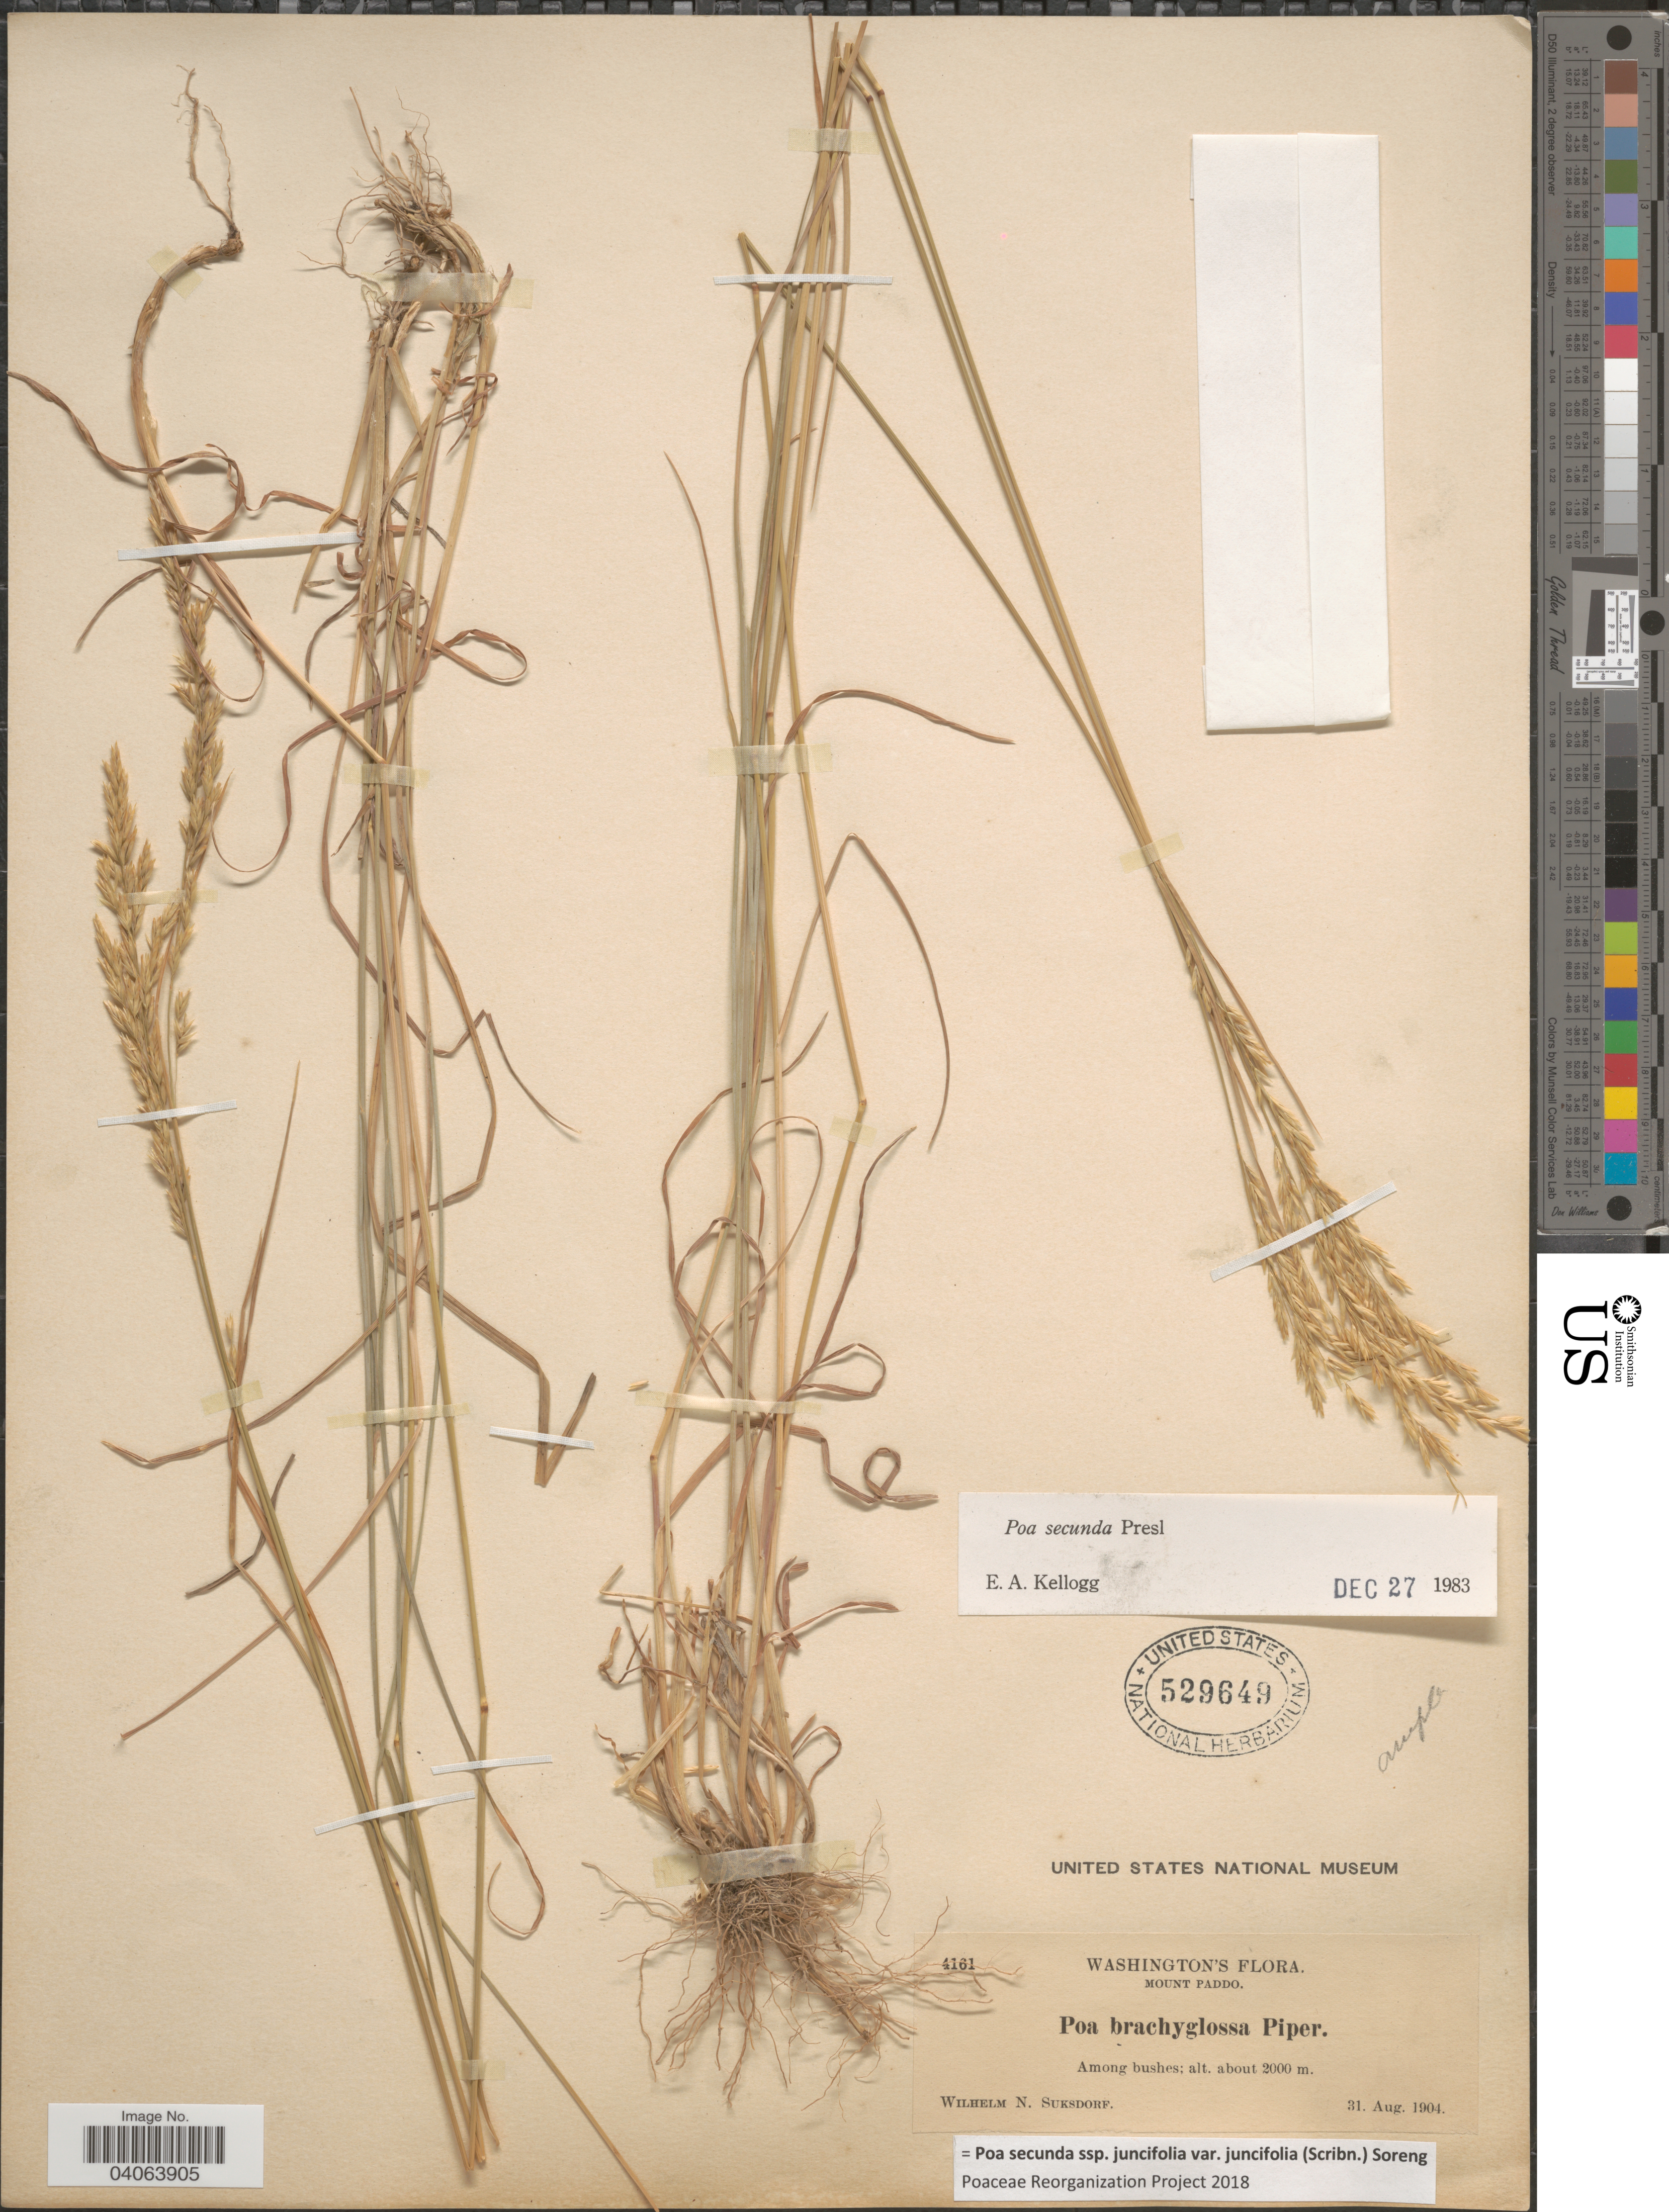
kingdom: Plantae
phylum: Tracheophyta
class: Liliopsida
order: Poales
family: Poaceae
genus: Poa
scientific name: Poa secunda subsp. juncifolia var. juncifolia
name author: (Scribn.) Soreng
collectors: W. N. Suksdorf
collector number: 4161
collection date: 1904-08-31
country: United States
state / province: Washington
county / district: Skamania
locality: Mount Paddo.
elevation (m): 2000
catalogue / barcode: US 529649